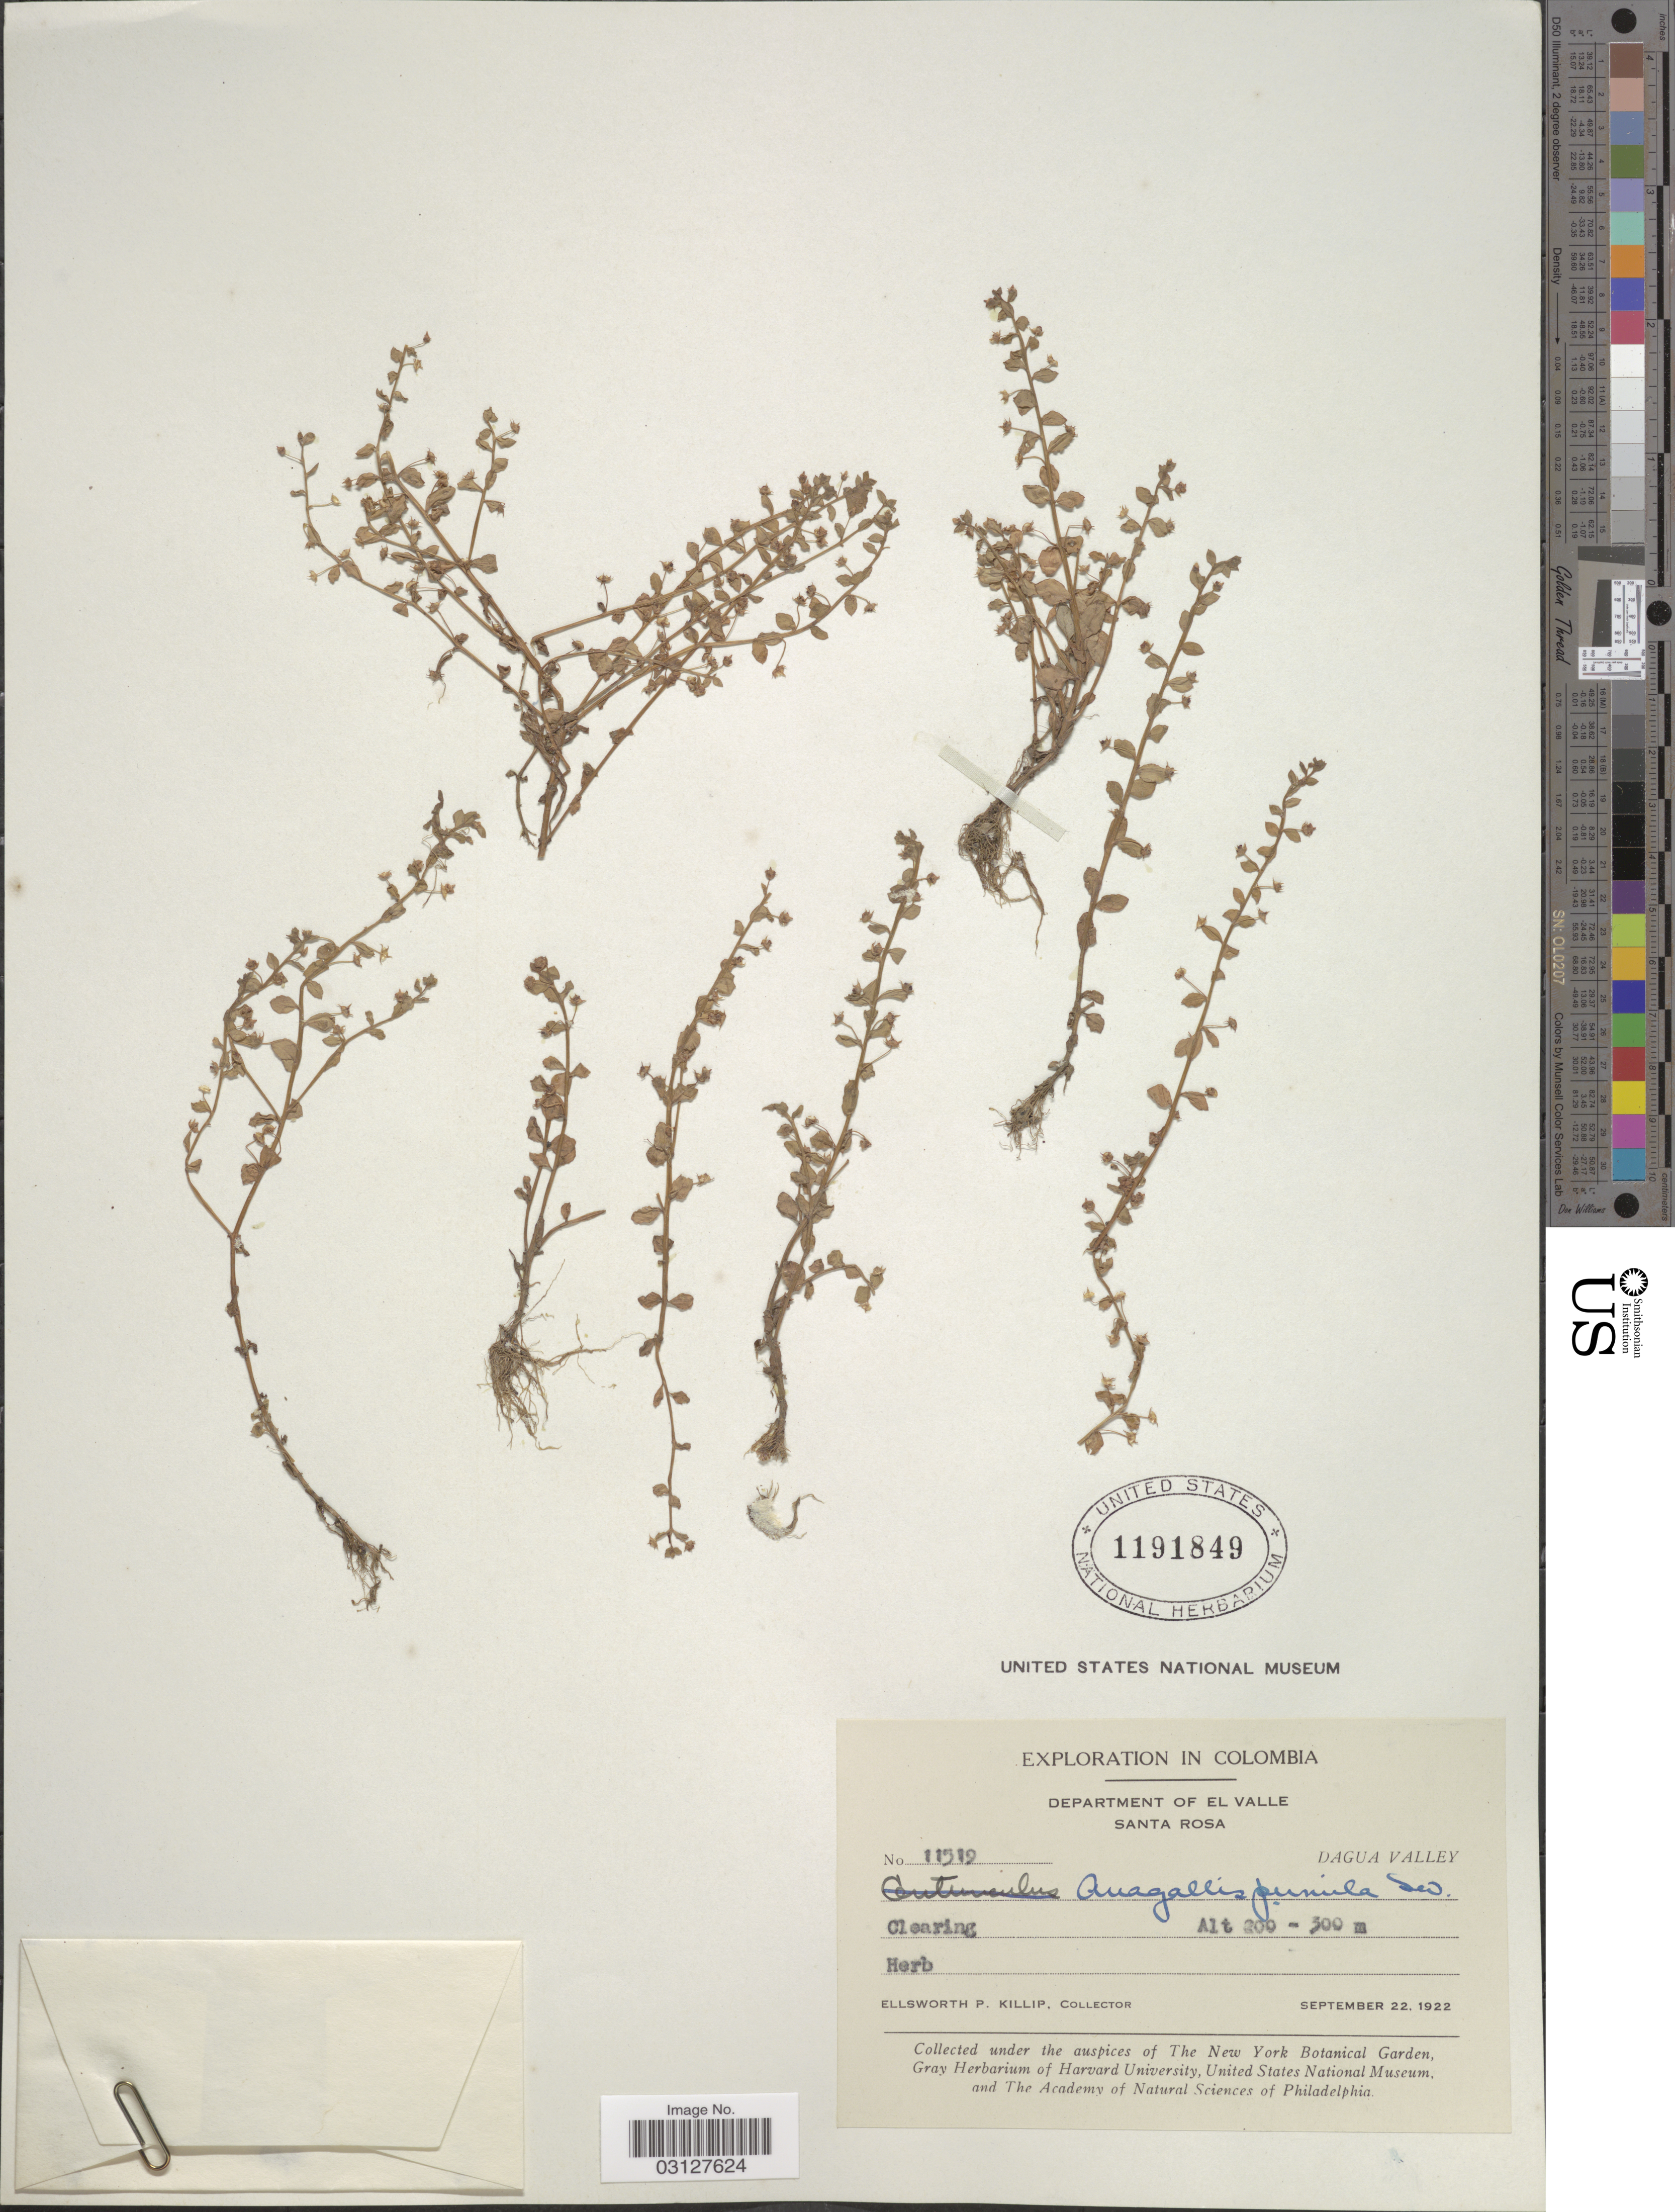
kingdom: Plantae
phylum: Tracheophyta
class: Magnoliopsida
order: Ericales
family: Primulaceae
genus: Anagallis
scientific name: Anagallis pumila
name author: Sw.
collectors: E. P. Killip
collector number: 11519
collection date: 1922-09-22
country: Colombia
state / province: Valle del Cauca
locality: Departmento of El Valle, Santa Rosa, Dagua Valley.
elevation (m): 200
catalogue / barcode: US 1191849